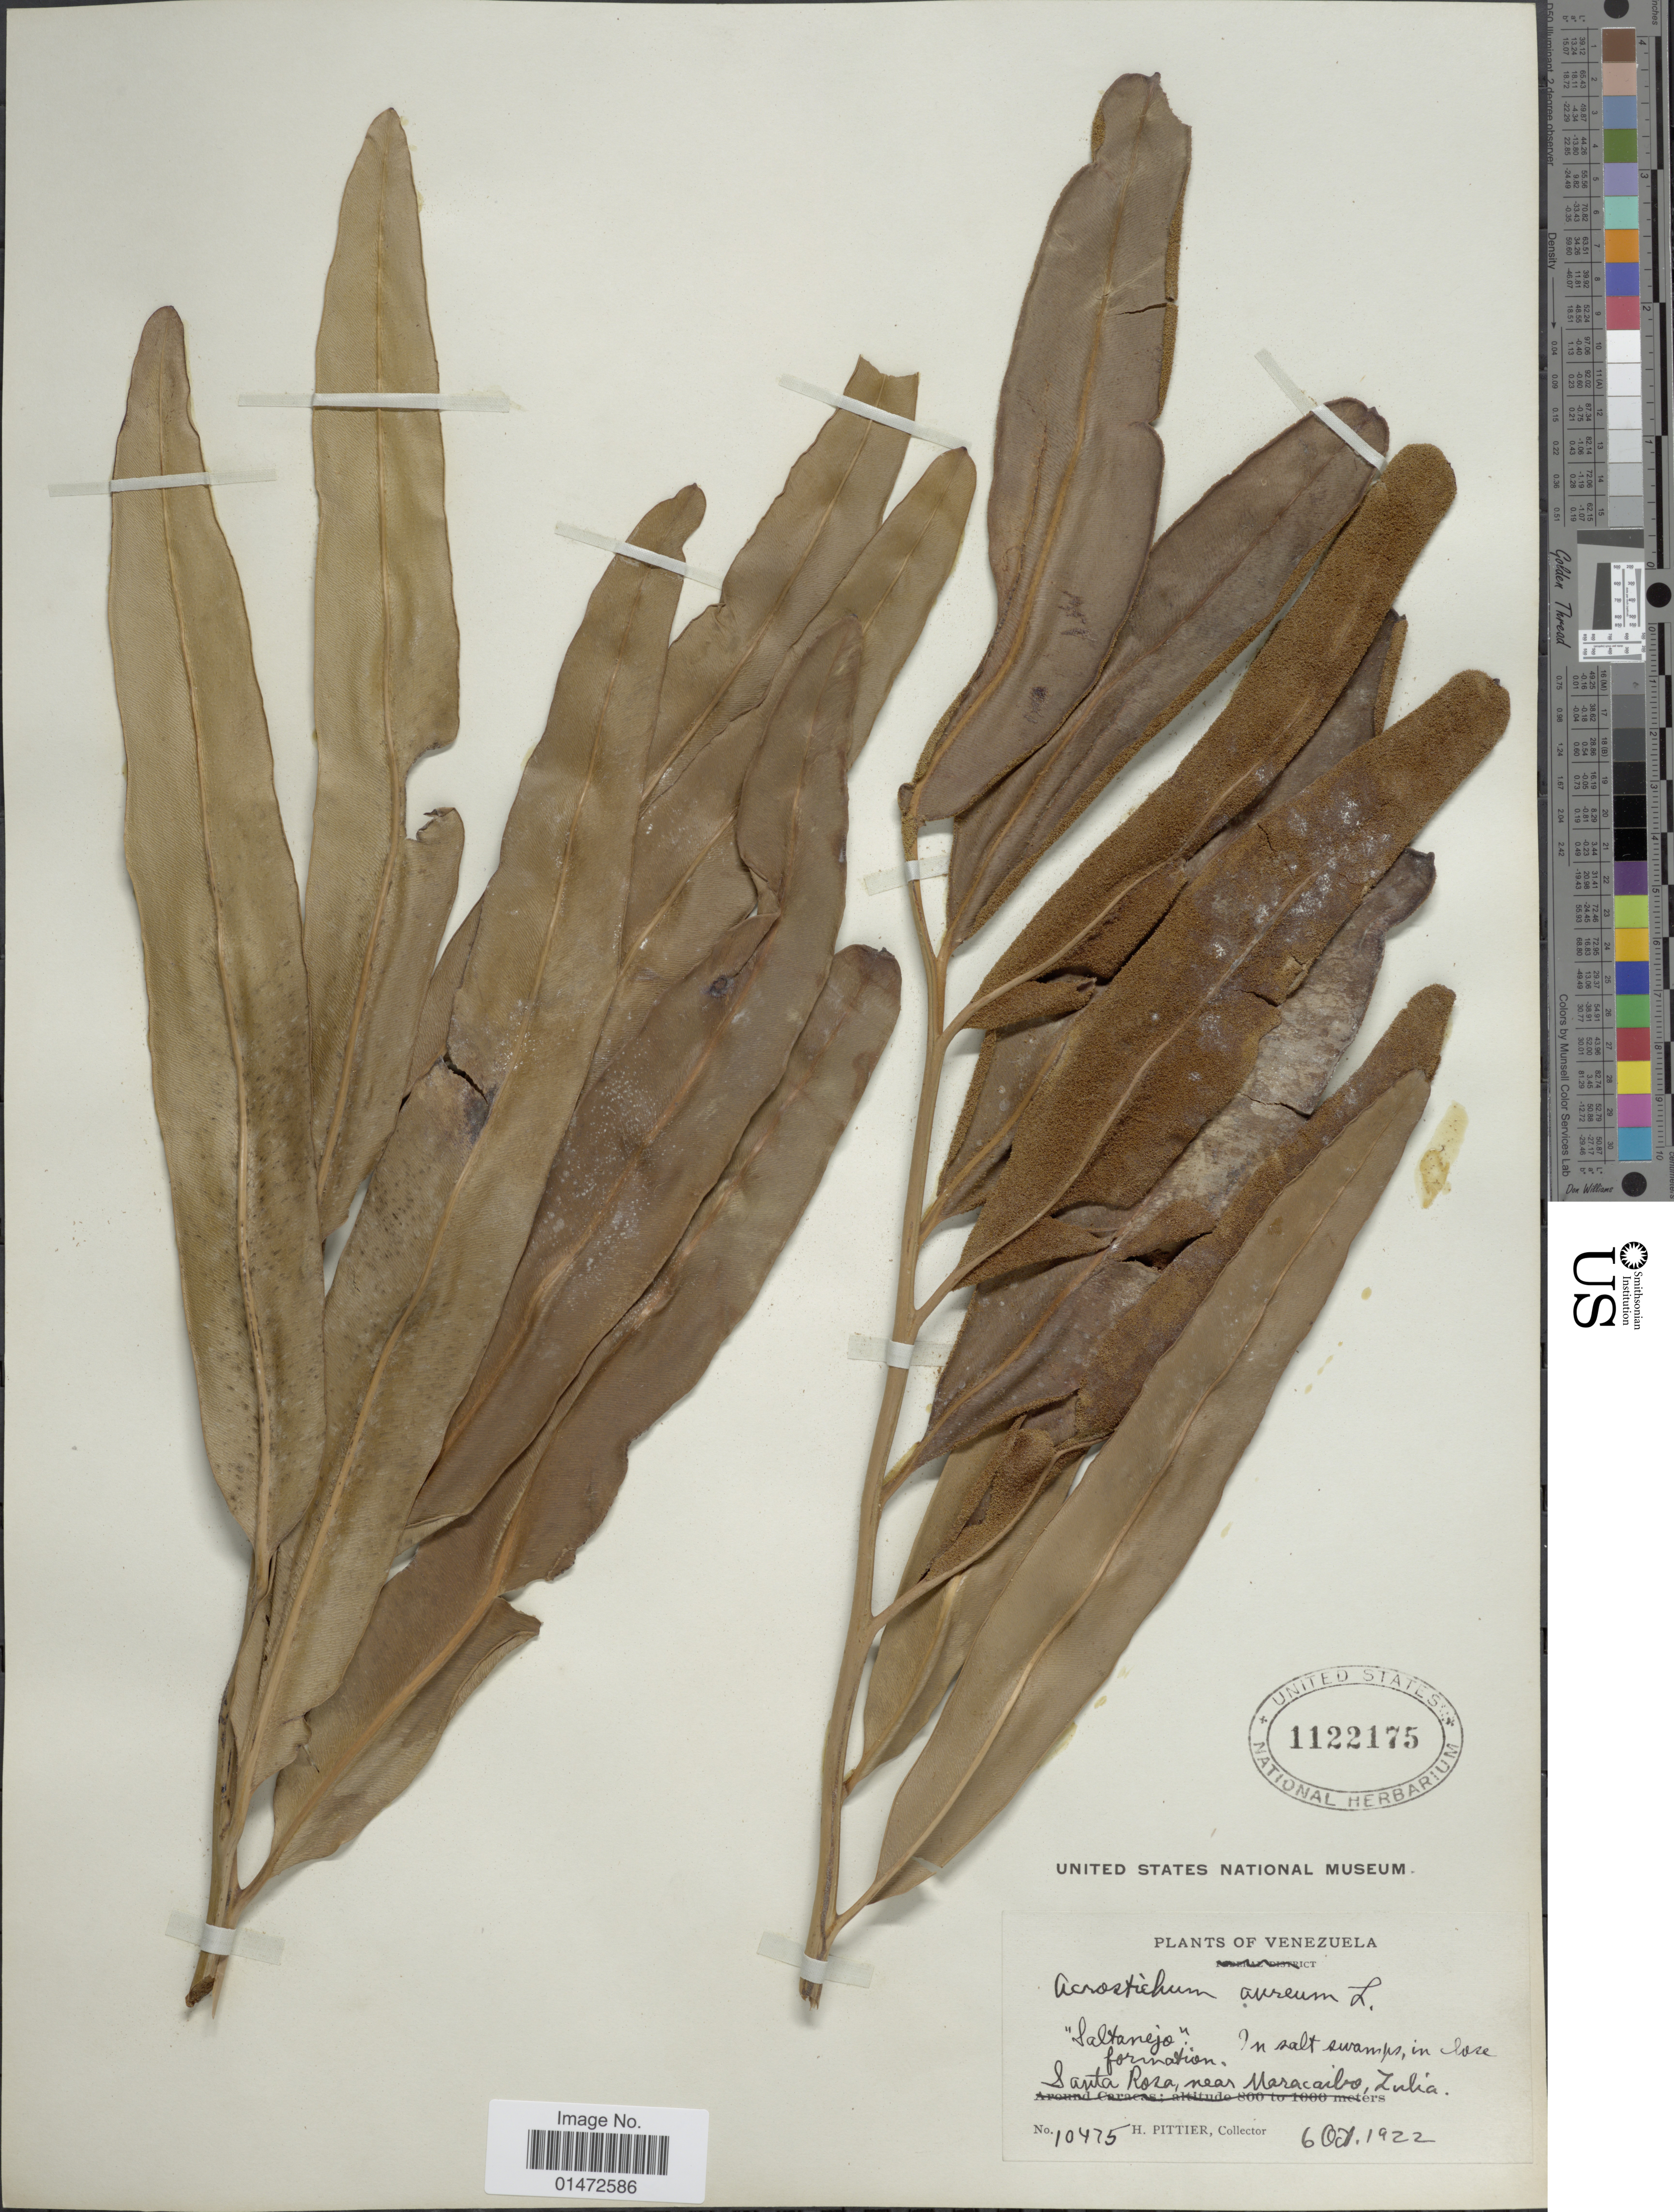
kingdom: Plantae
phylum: Tracheophyta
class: Polypodiopsida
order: Polypodiales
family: Pteridaceae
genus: Acrostichum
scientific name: Acrostichum aureum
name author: L.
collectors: H. F. Pittier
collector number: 10475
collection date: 1922-10-06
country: Venezuela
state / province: Zulia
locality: Saltanejo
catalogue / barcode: US 1122175